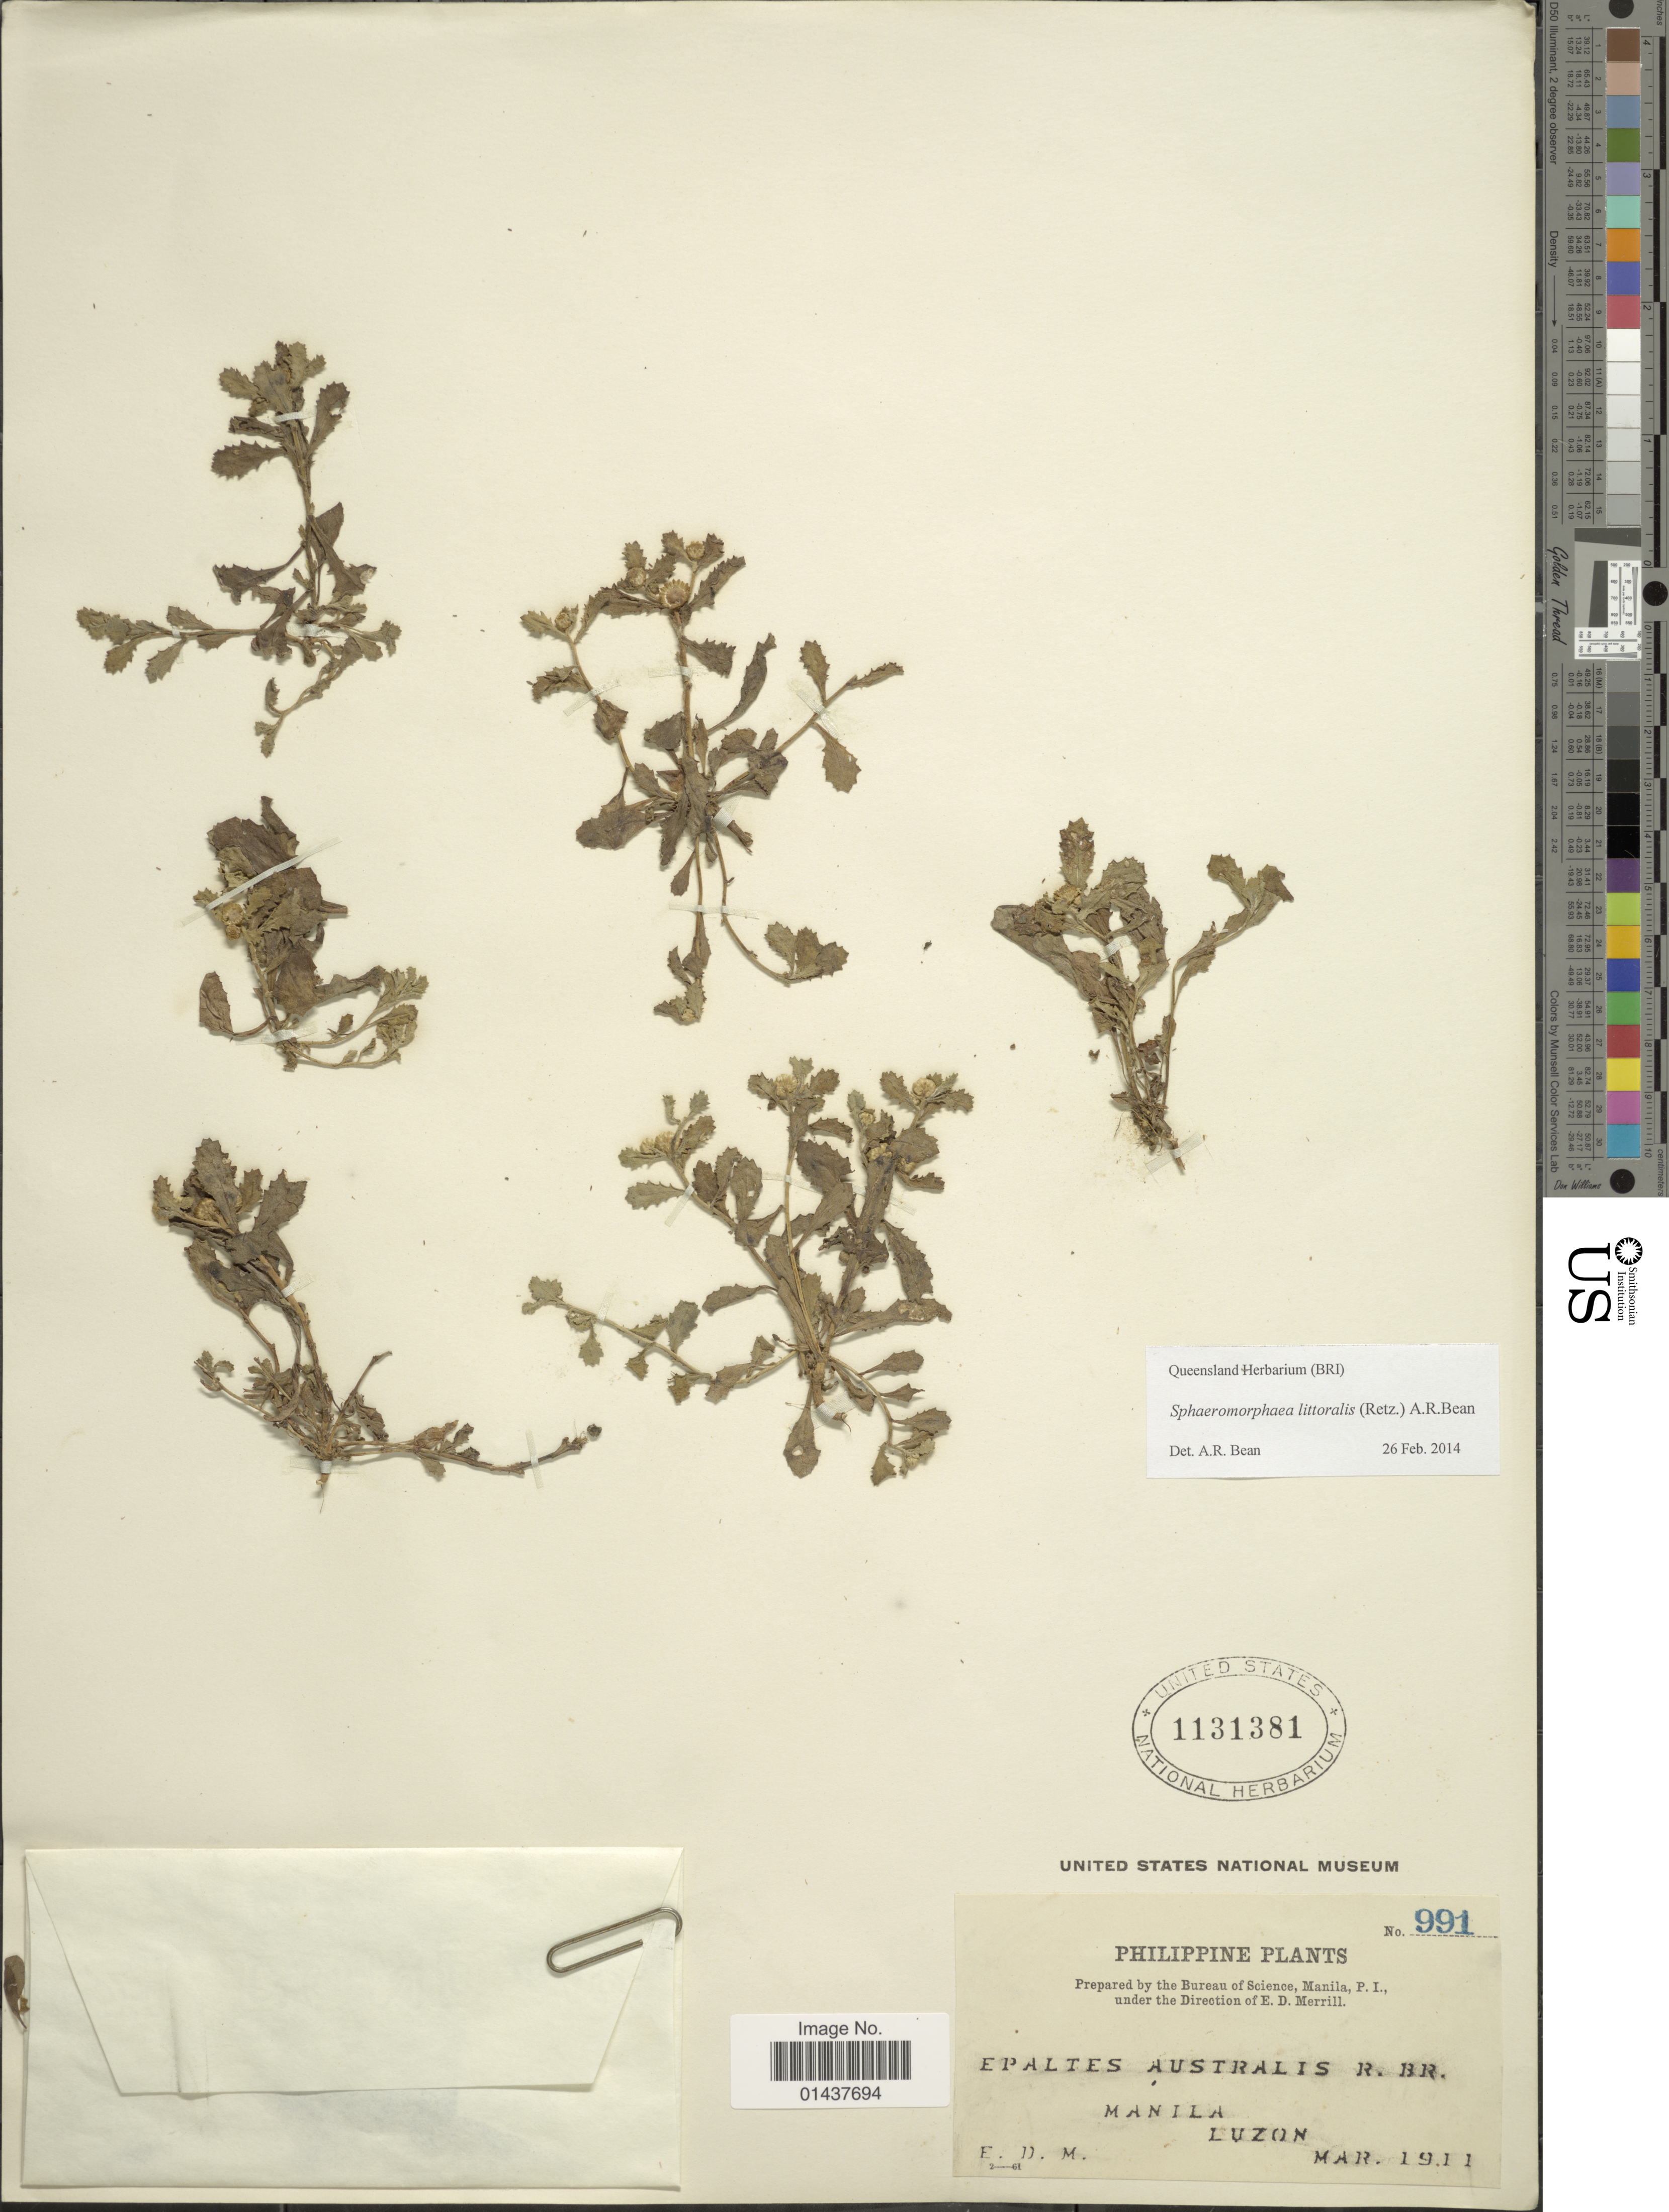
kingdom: Plantae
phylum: Tracheophyta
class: Magnoliopsida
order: Asterales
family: Asteraceae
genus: Sphaeromorphaea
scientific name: Sphaeromorphaea littoralis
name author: (Retz.) A.R. Bean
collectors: E. D. Merrill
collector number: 991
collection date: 1911-03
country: Philippines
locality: Manila, Luzon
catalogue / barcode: US 1131381